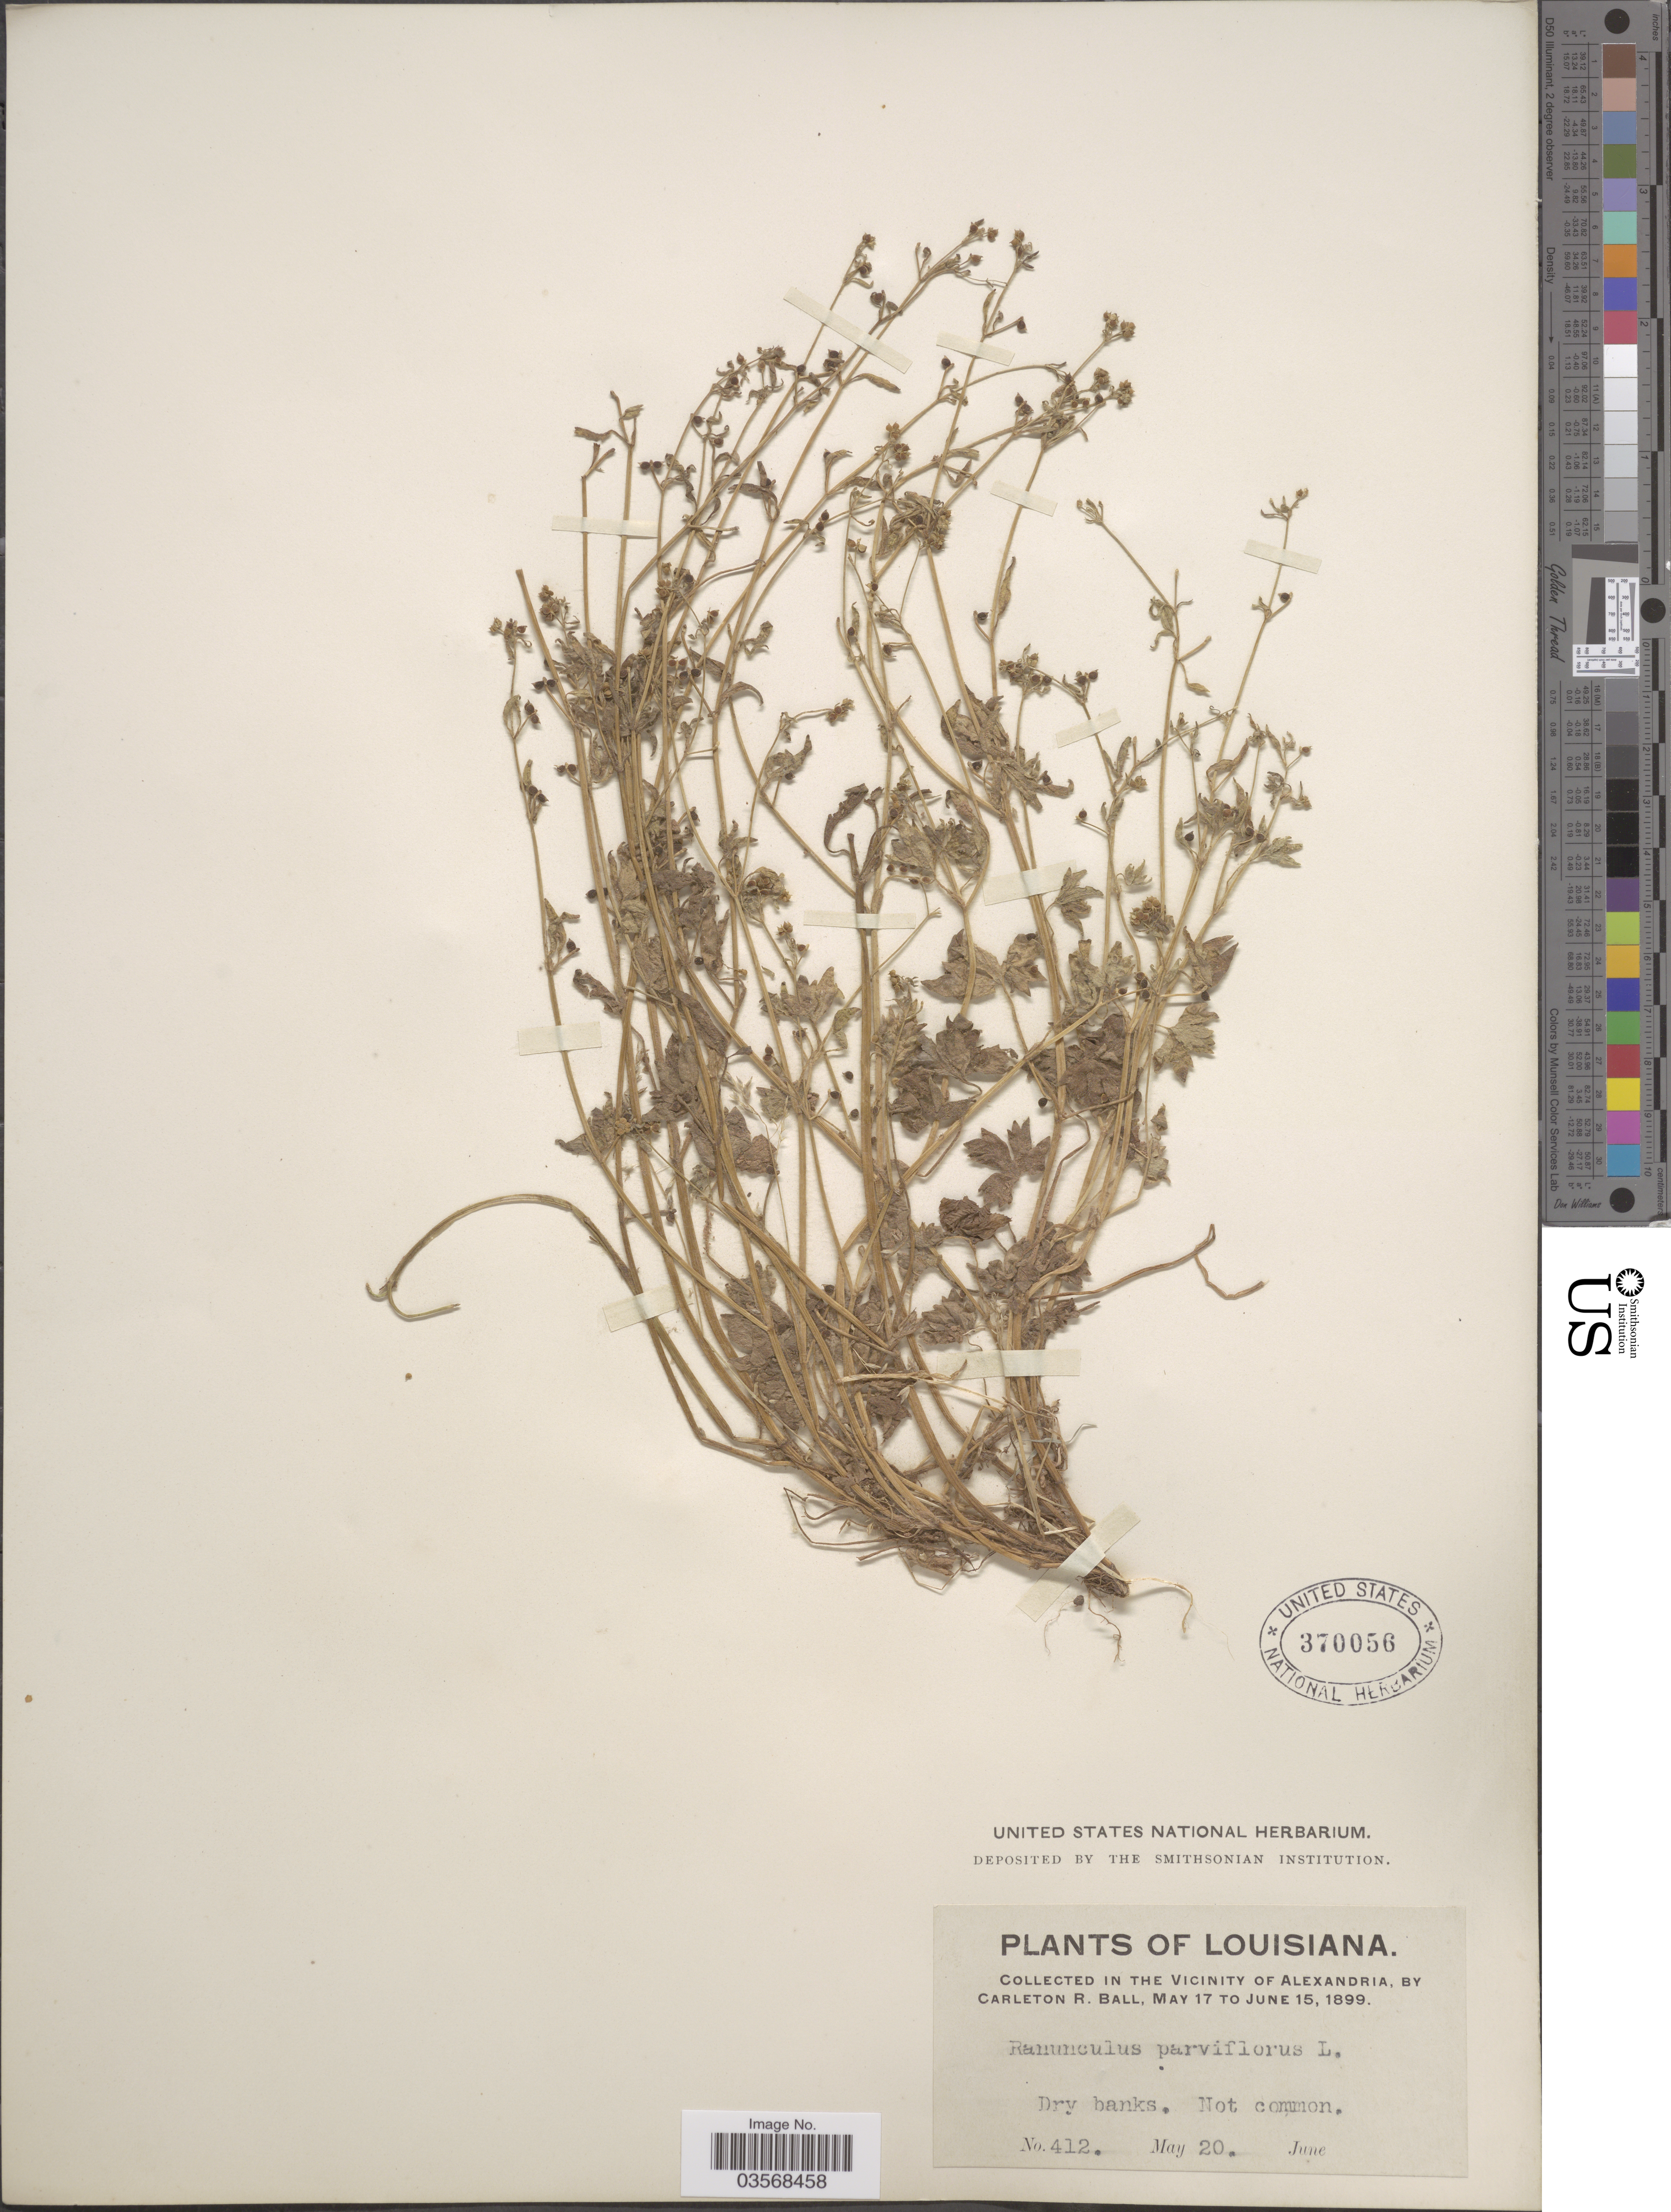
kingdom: Plantae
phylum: Tracheophyta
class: Magnoliopsida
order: Ranunculales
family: Ranunculaceae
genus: Ranunculus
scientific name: Ranunculus parviflorus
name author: L.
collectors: C. R. Ball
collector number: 412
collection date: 1899-05-20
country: United States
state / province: Louisiana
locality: In the Vicinity of Alexandria.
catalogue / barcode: US 370056